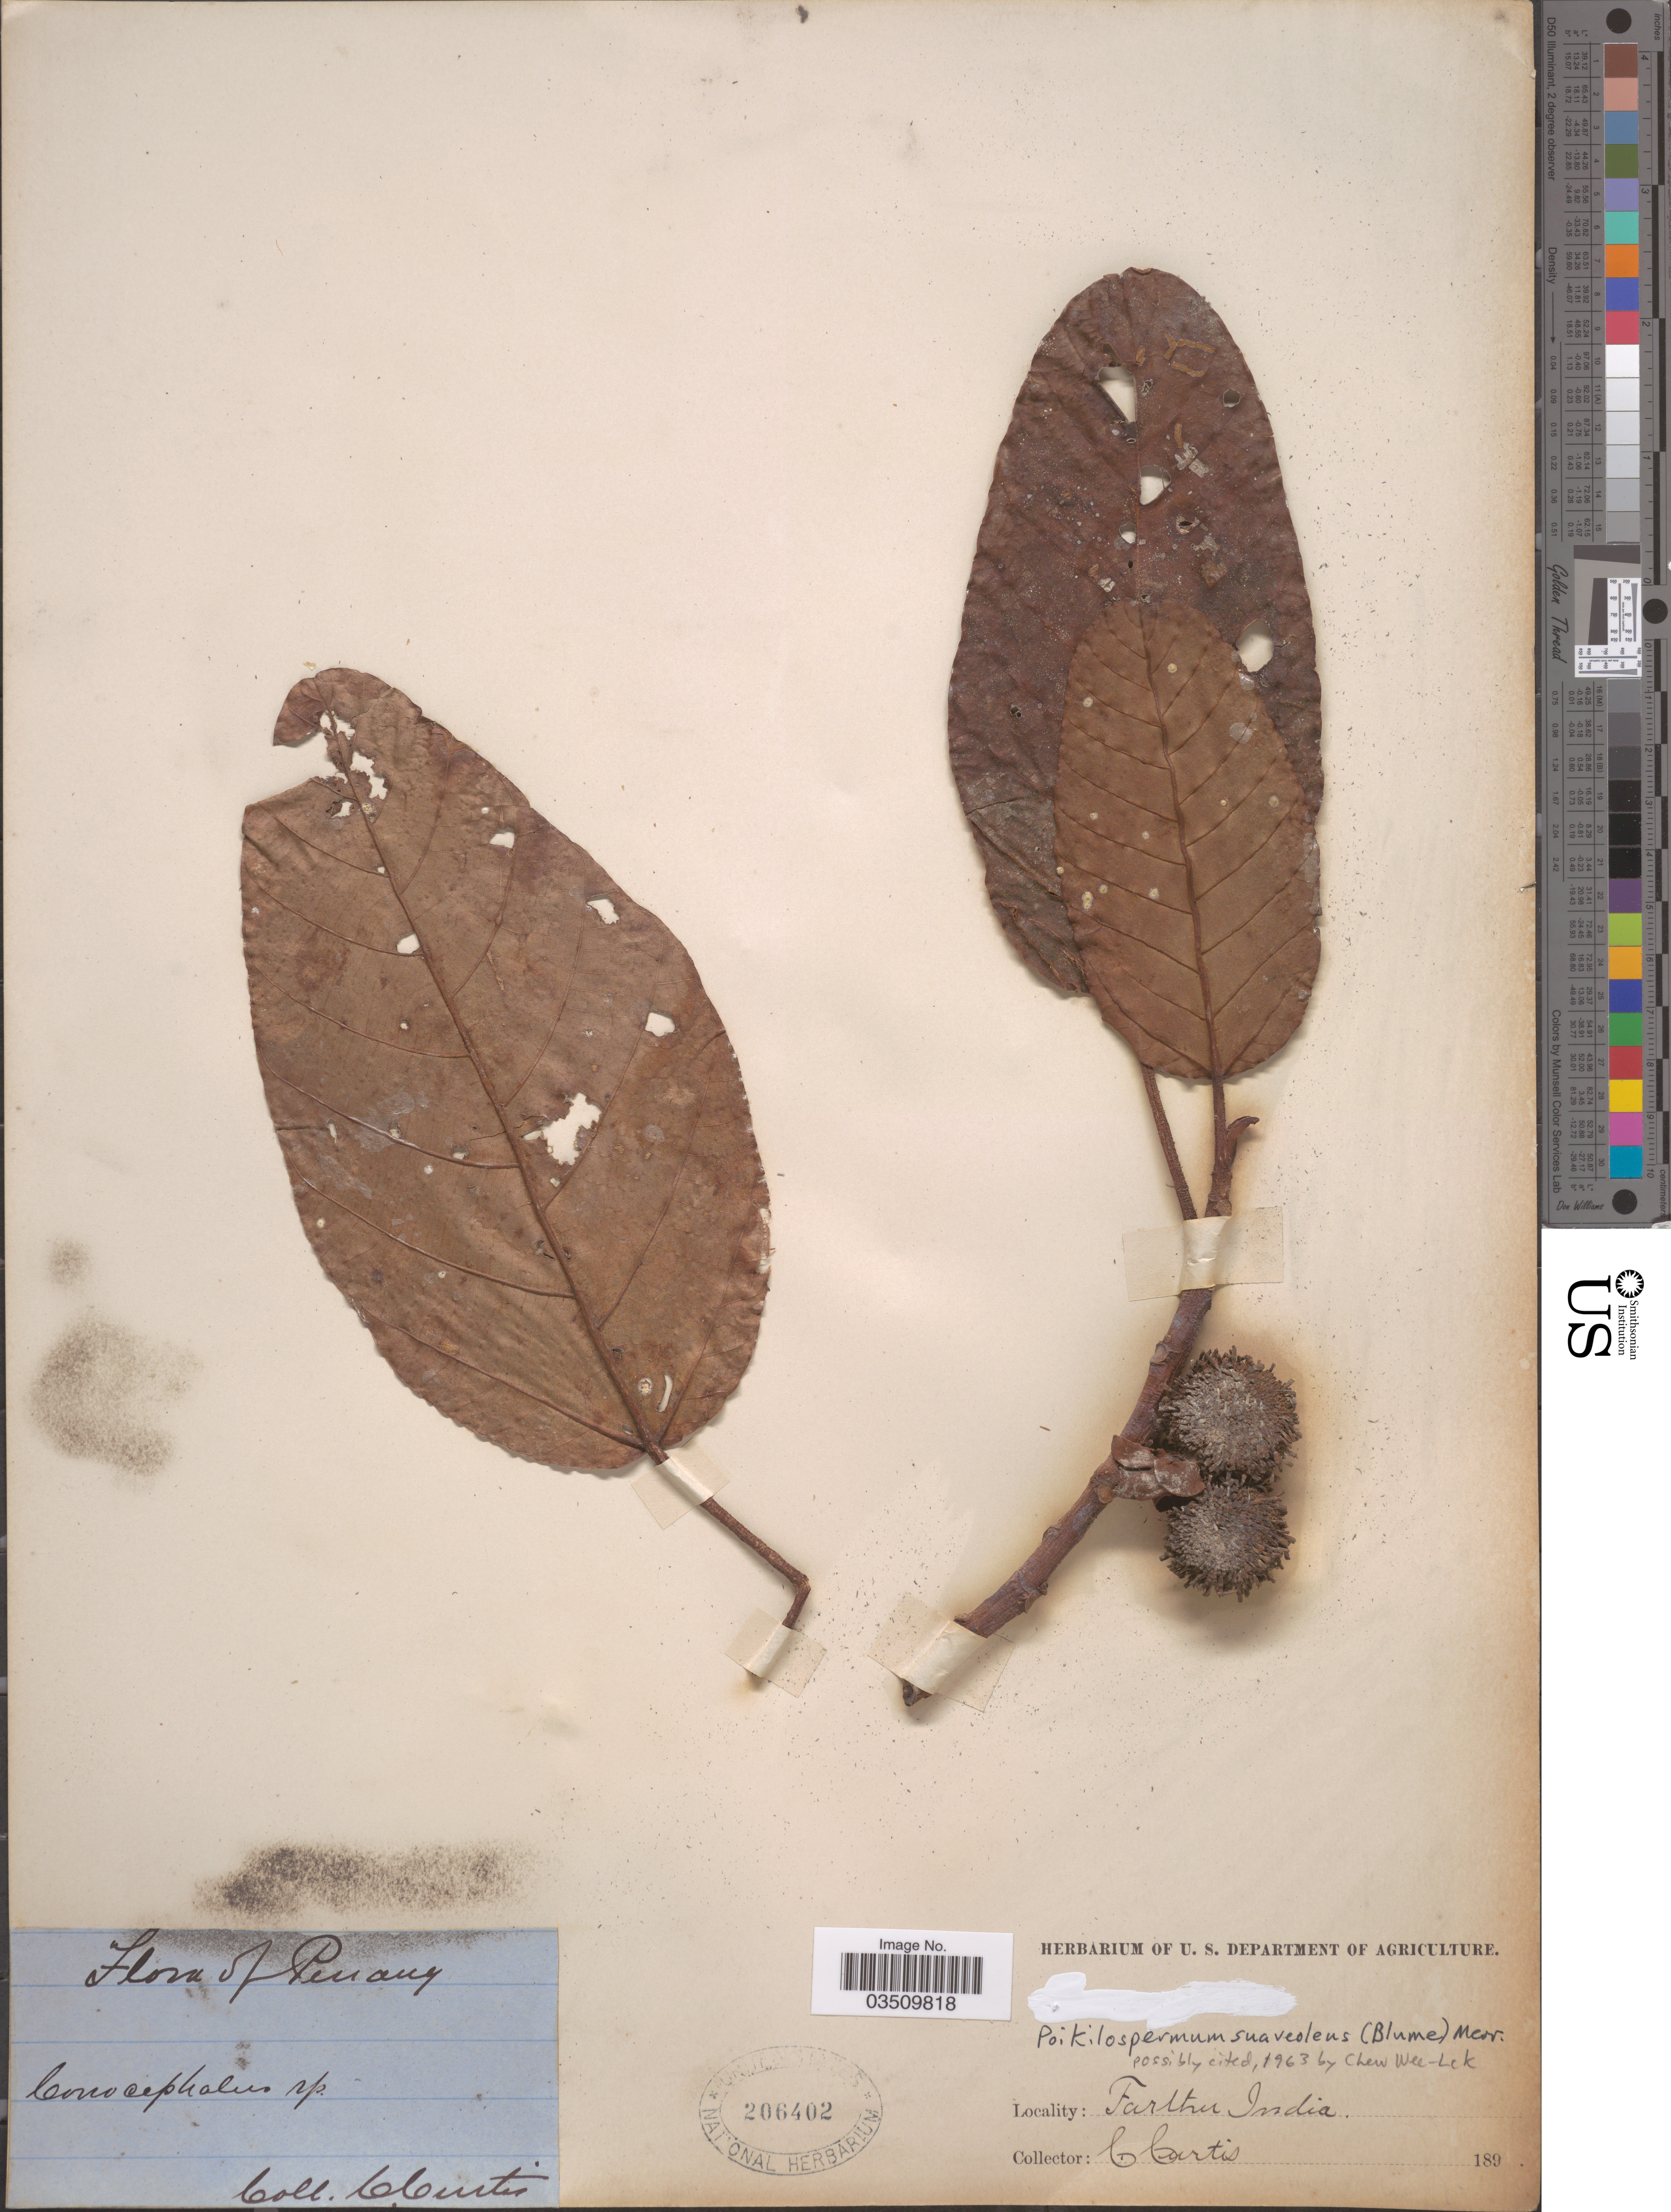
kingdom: Plantae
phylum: Tracheophyta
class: Magnoliopsida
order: Rosales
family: Urticaceae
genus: Poikilospermum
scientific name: Poikilospermum suaveolens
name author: (Blume) Merr.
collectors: C. Curtis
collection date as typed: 189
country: Malaysia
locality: Farther India. Penang.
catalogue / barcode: US 206402